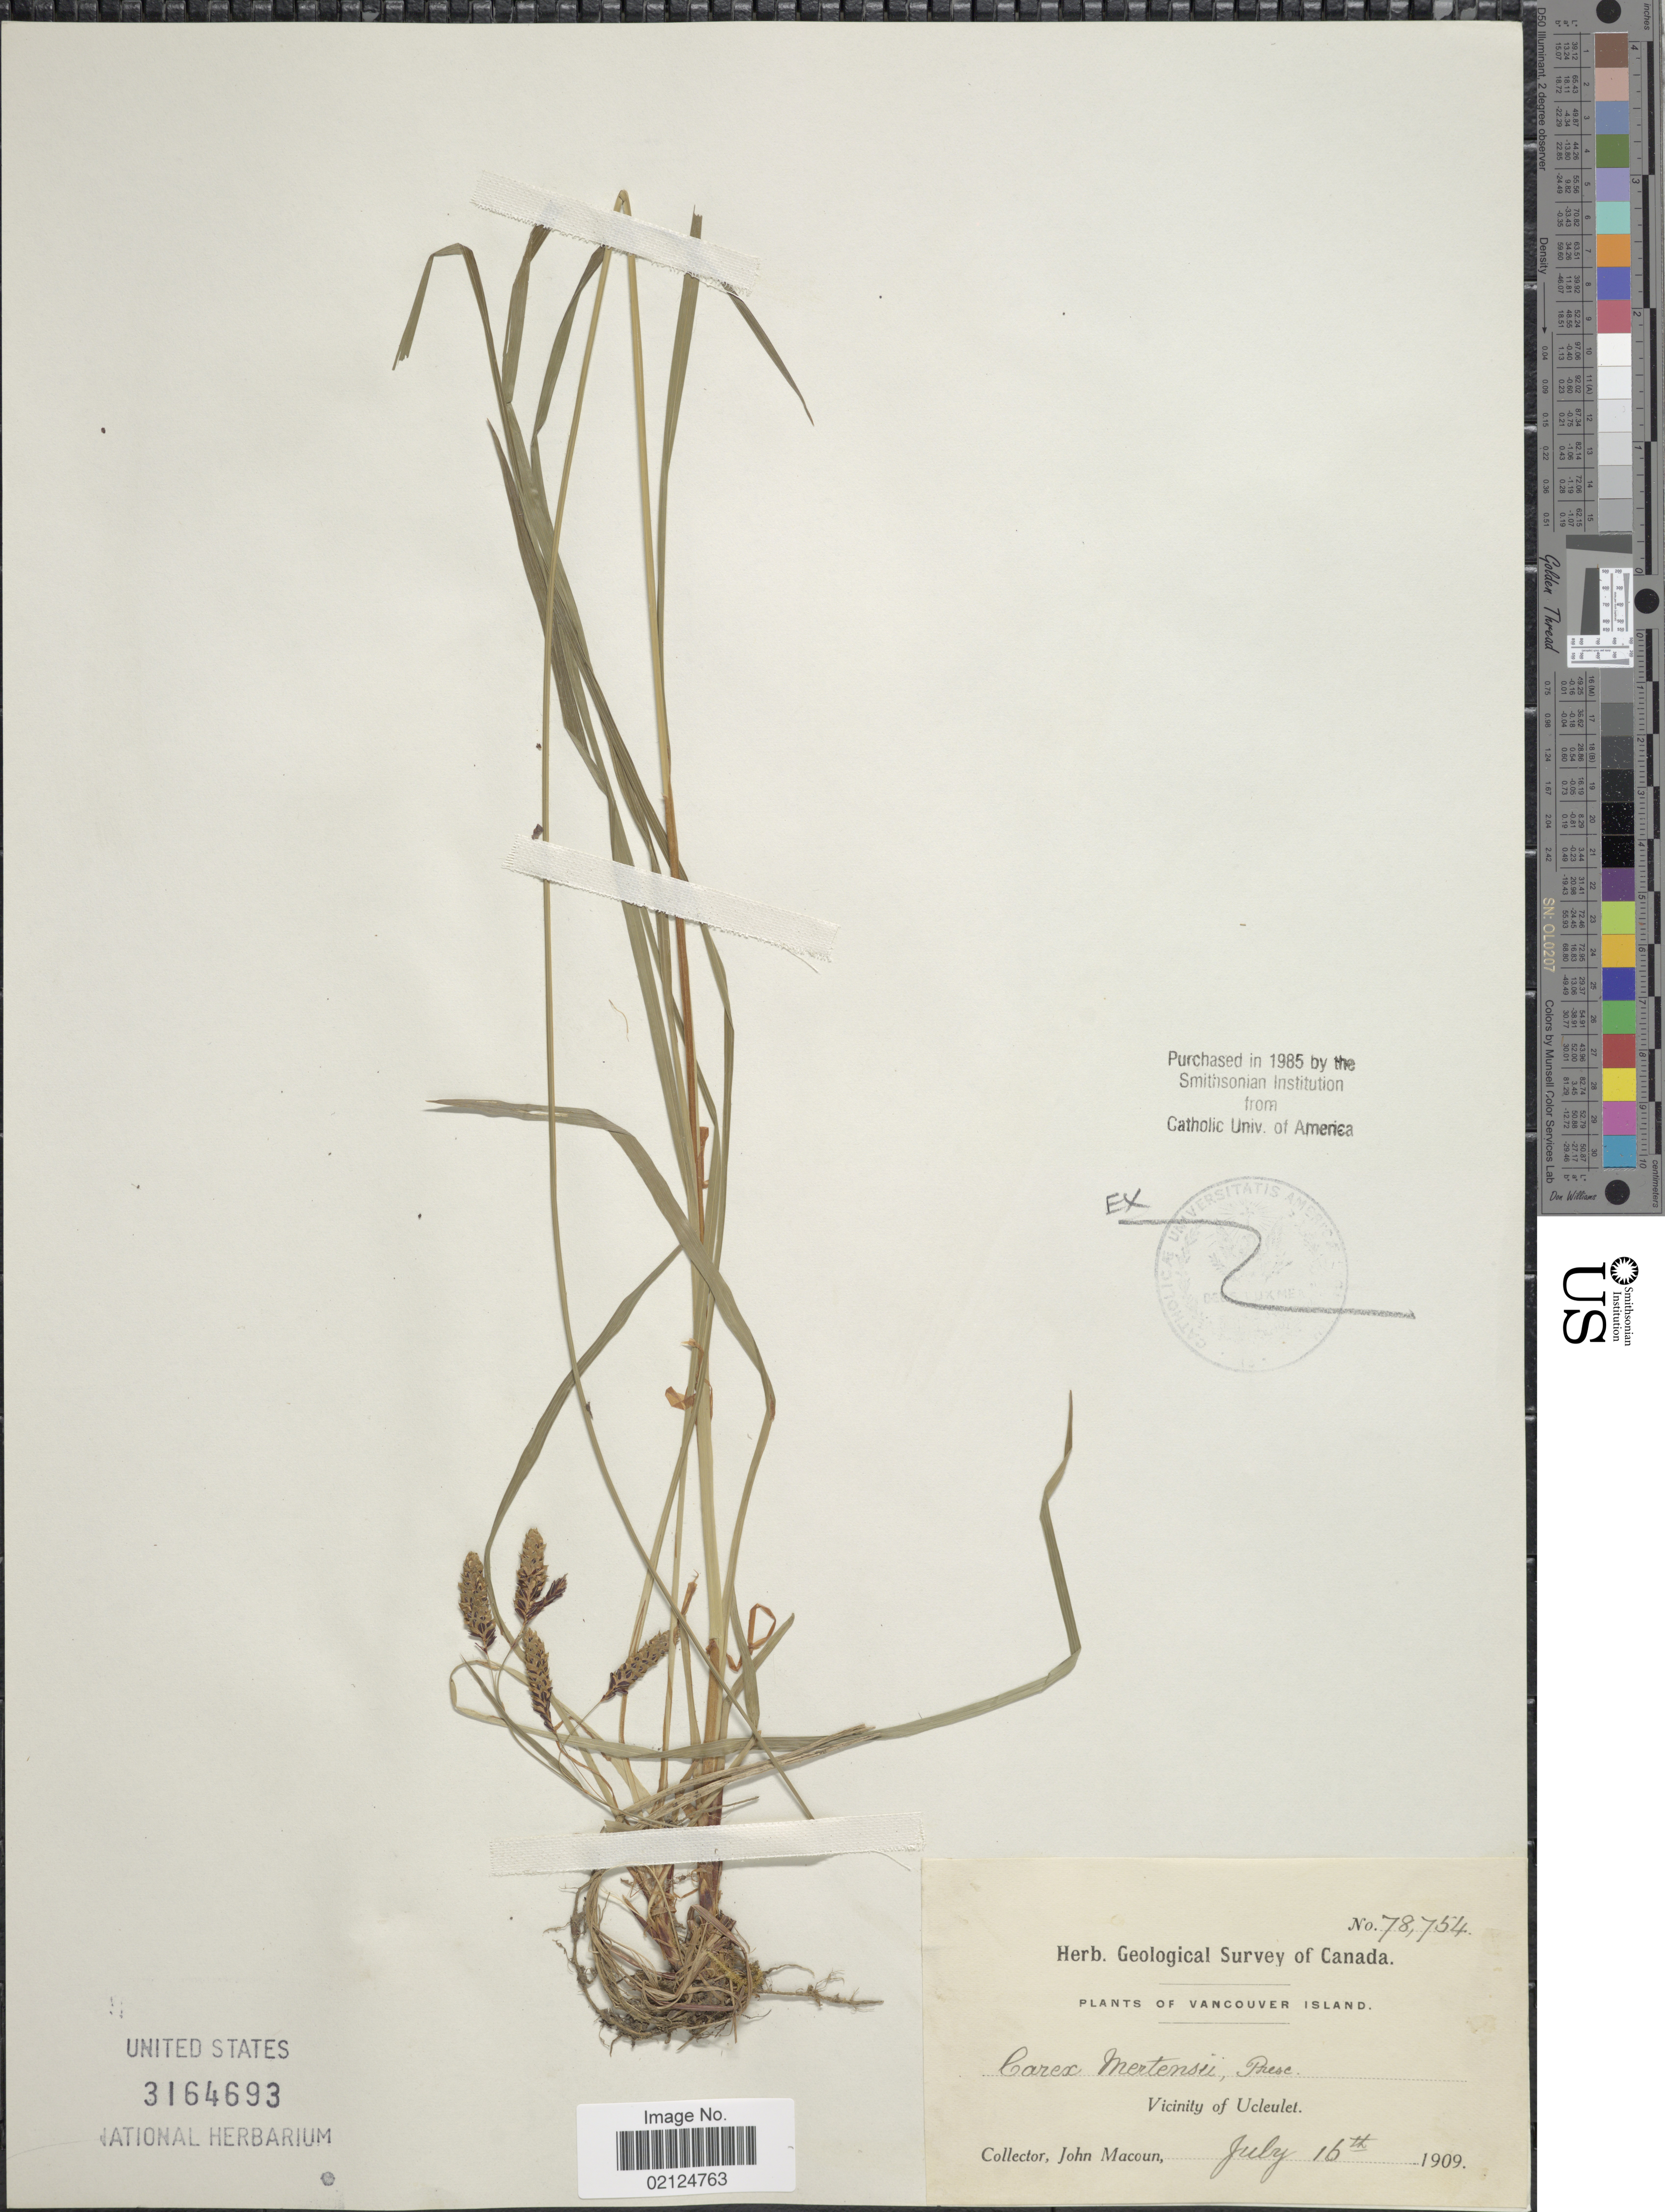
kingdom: Plantae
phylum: Tracheophyta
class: Liliopsida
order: Poales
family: Cyperaceae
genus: Carex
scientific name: Carex mertensii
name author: J.D. Prescott ex Bong.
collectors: J. Macoun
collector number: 78754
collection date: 1909-07-16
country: Canada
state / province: British Columbia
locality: Vancouver Island, Vicinity of Ucleulet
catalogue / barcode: US 3164693